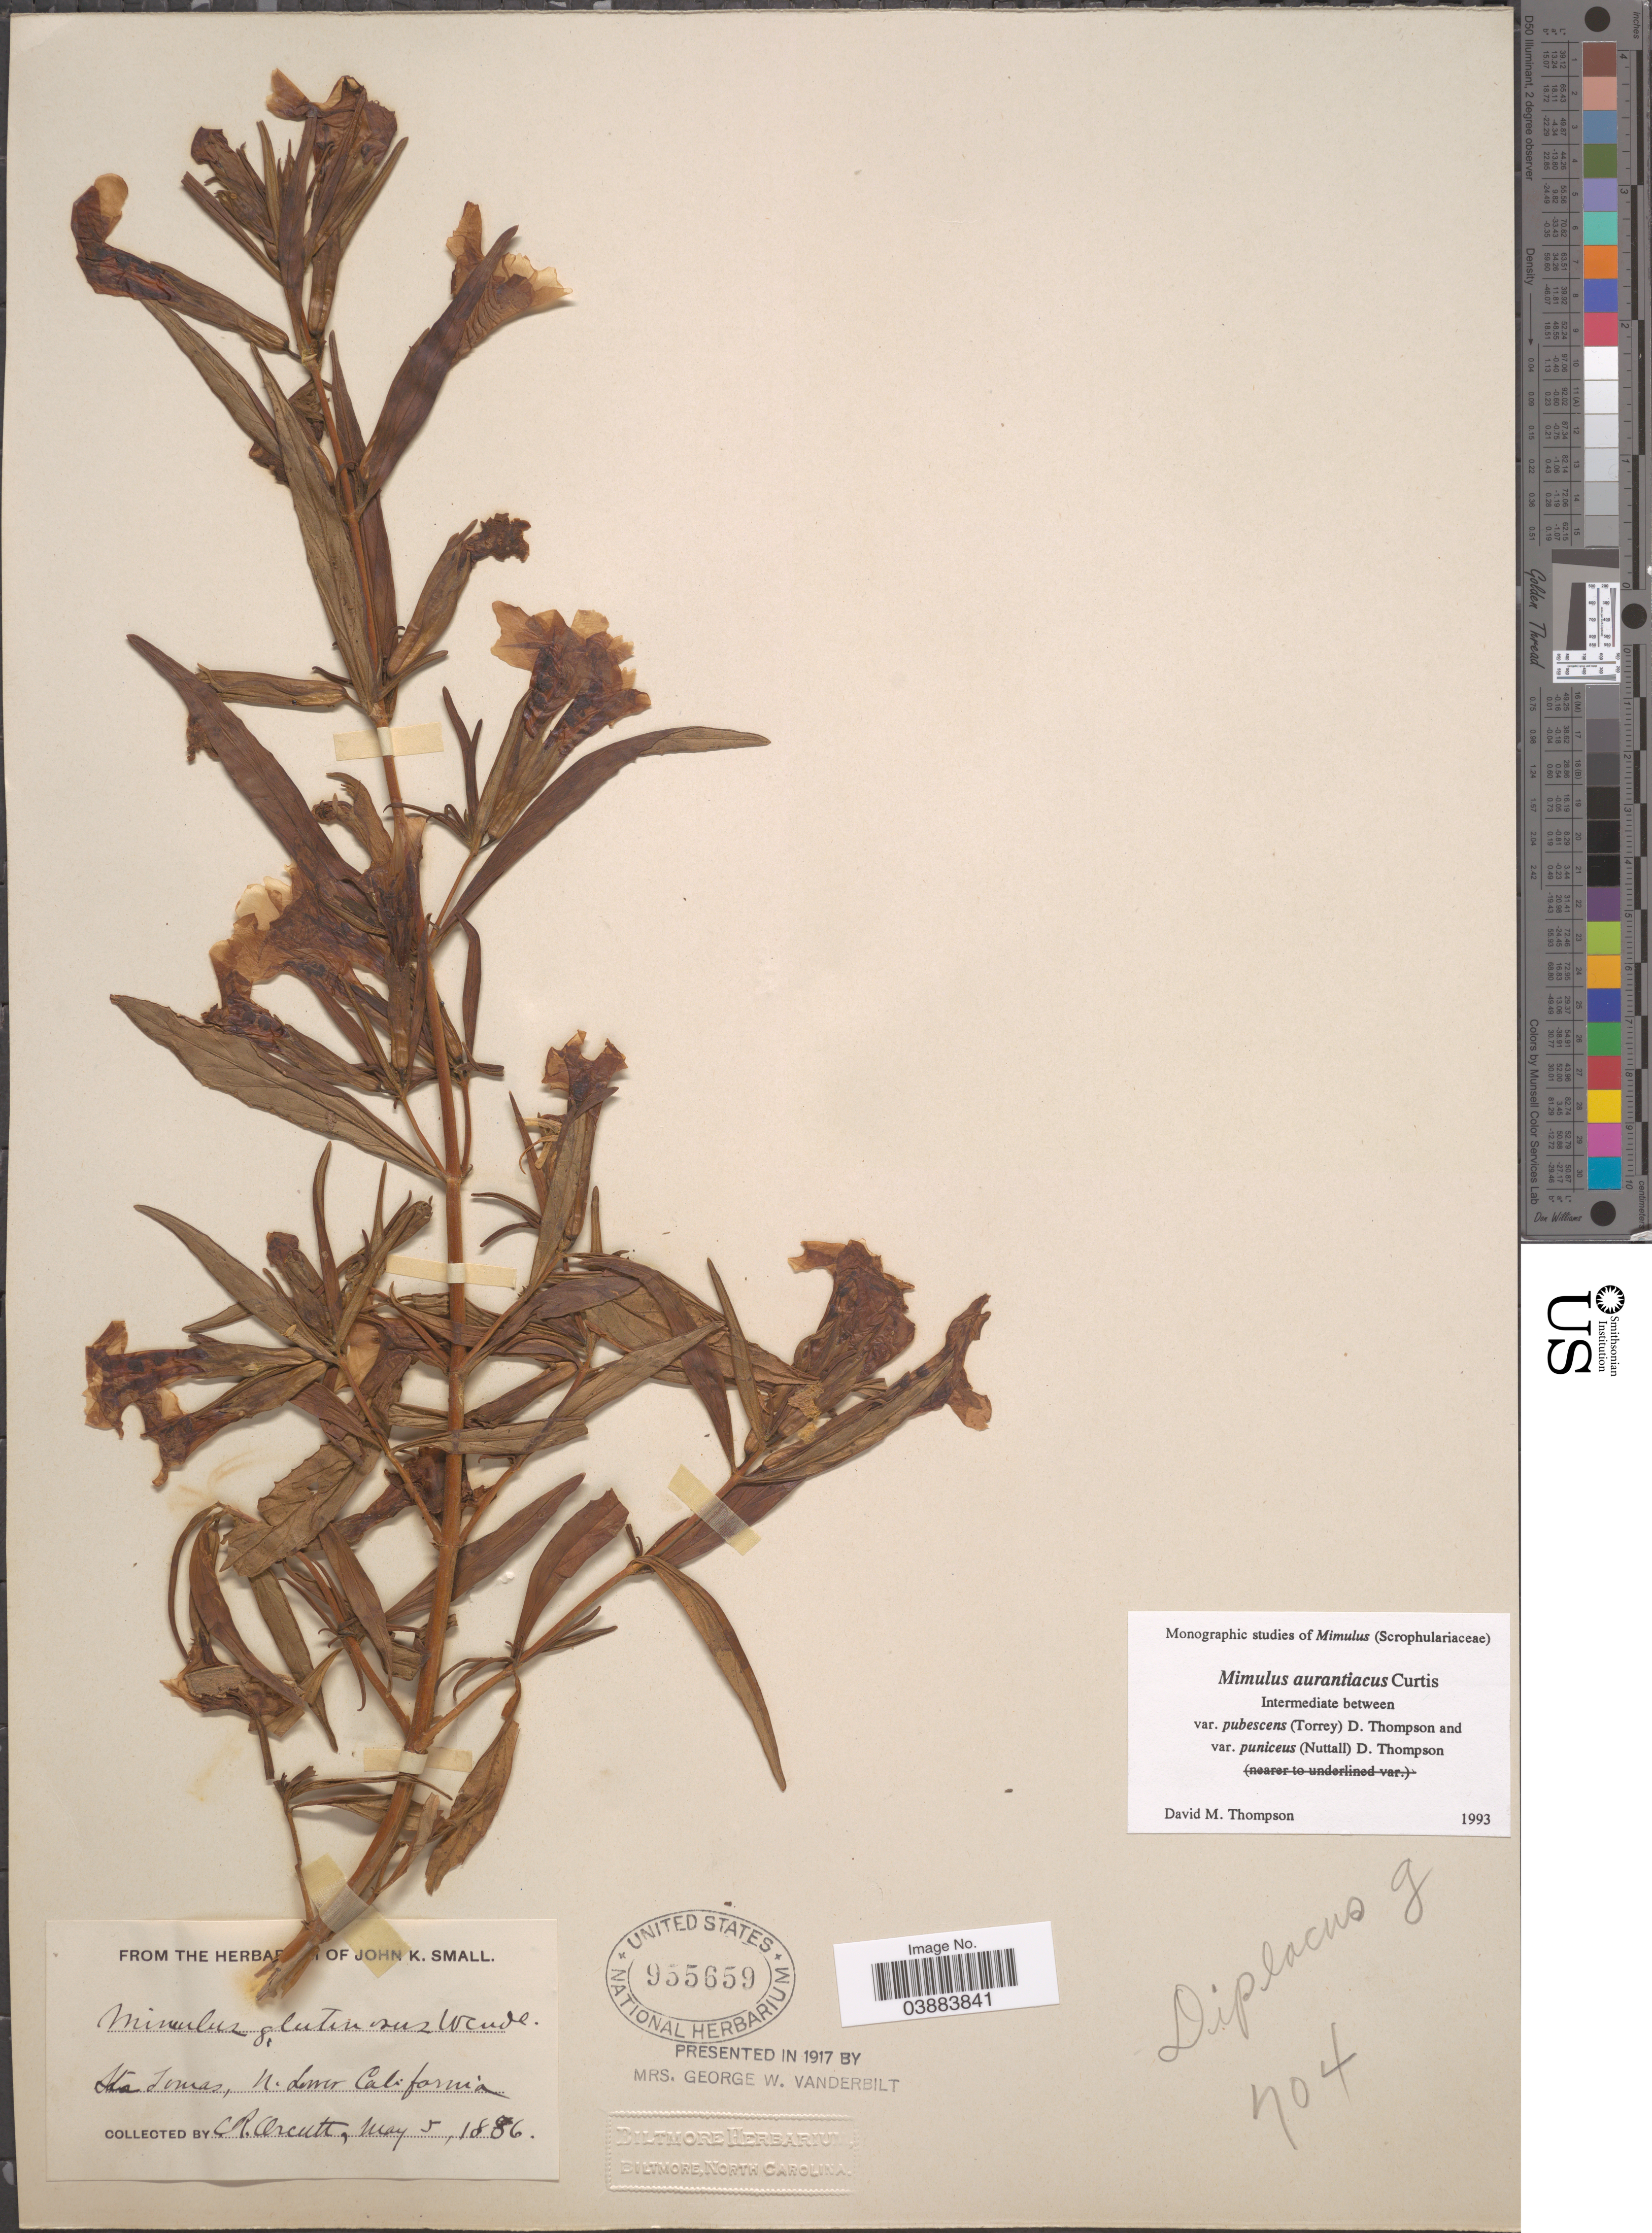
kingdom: Plantae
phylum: Tracheophyta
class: Magnoliopsida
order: Lamiales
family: Phrymaceae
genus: Diplacus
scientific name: Diplacus aurantiacus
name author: (Curtis) Jeps.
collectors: R. S. Orcutt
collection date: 1886-05-05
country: Mexico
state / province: Baja California Norte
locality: St. Jones, N. Lower California.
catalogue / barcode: US 955659